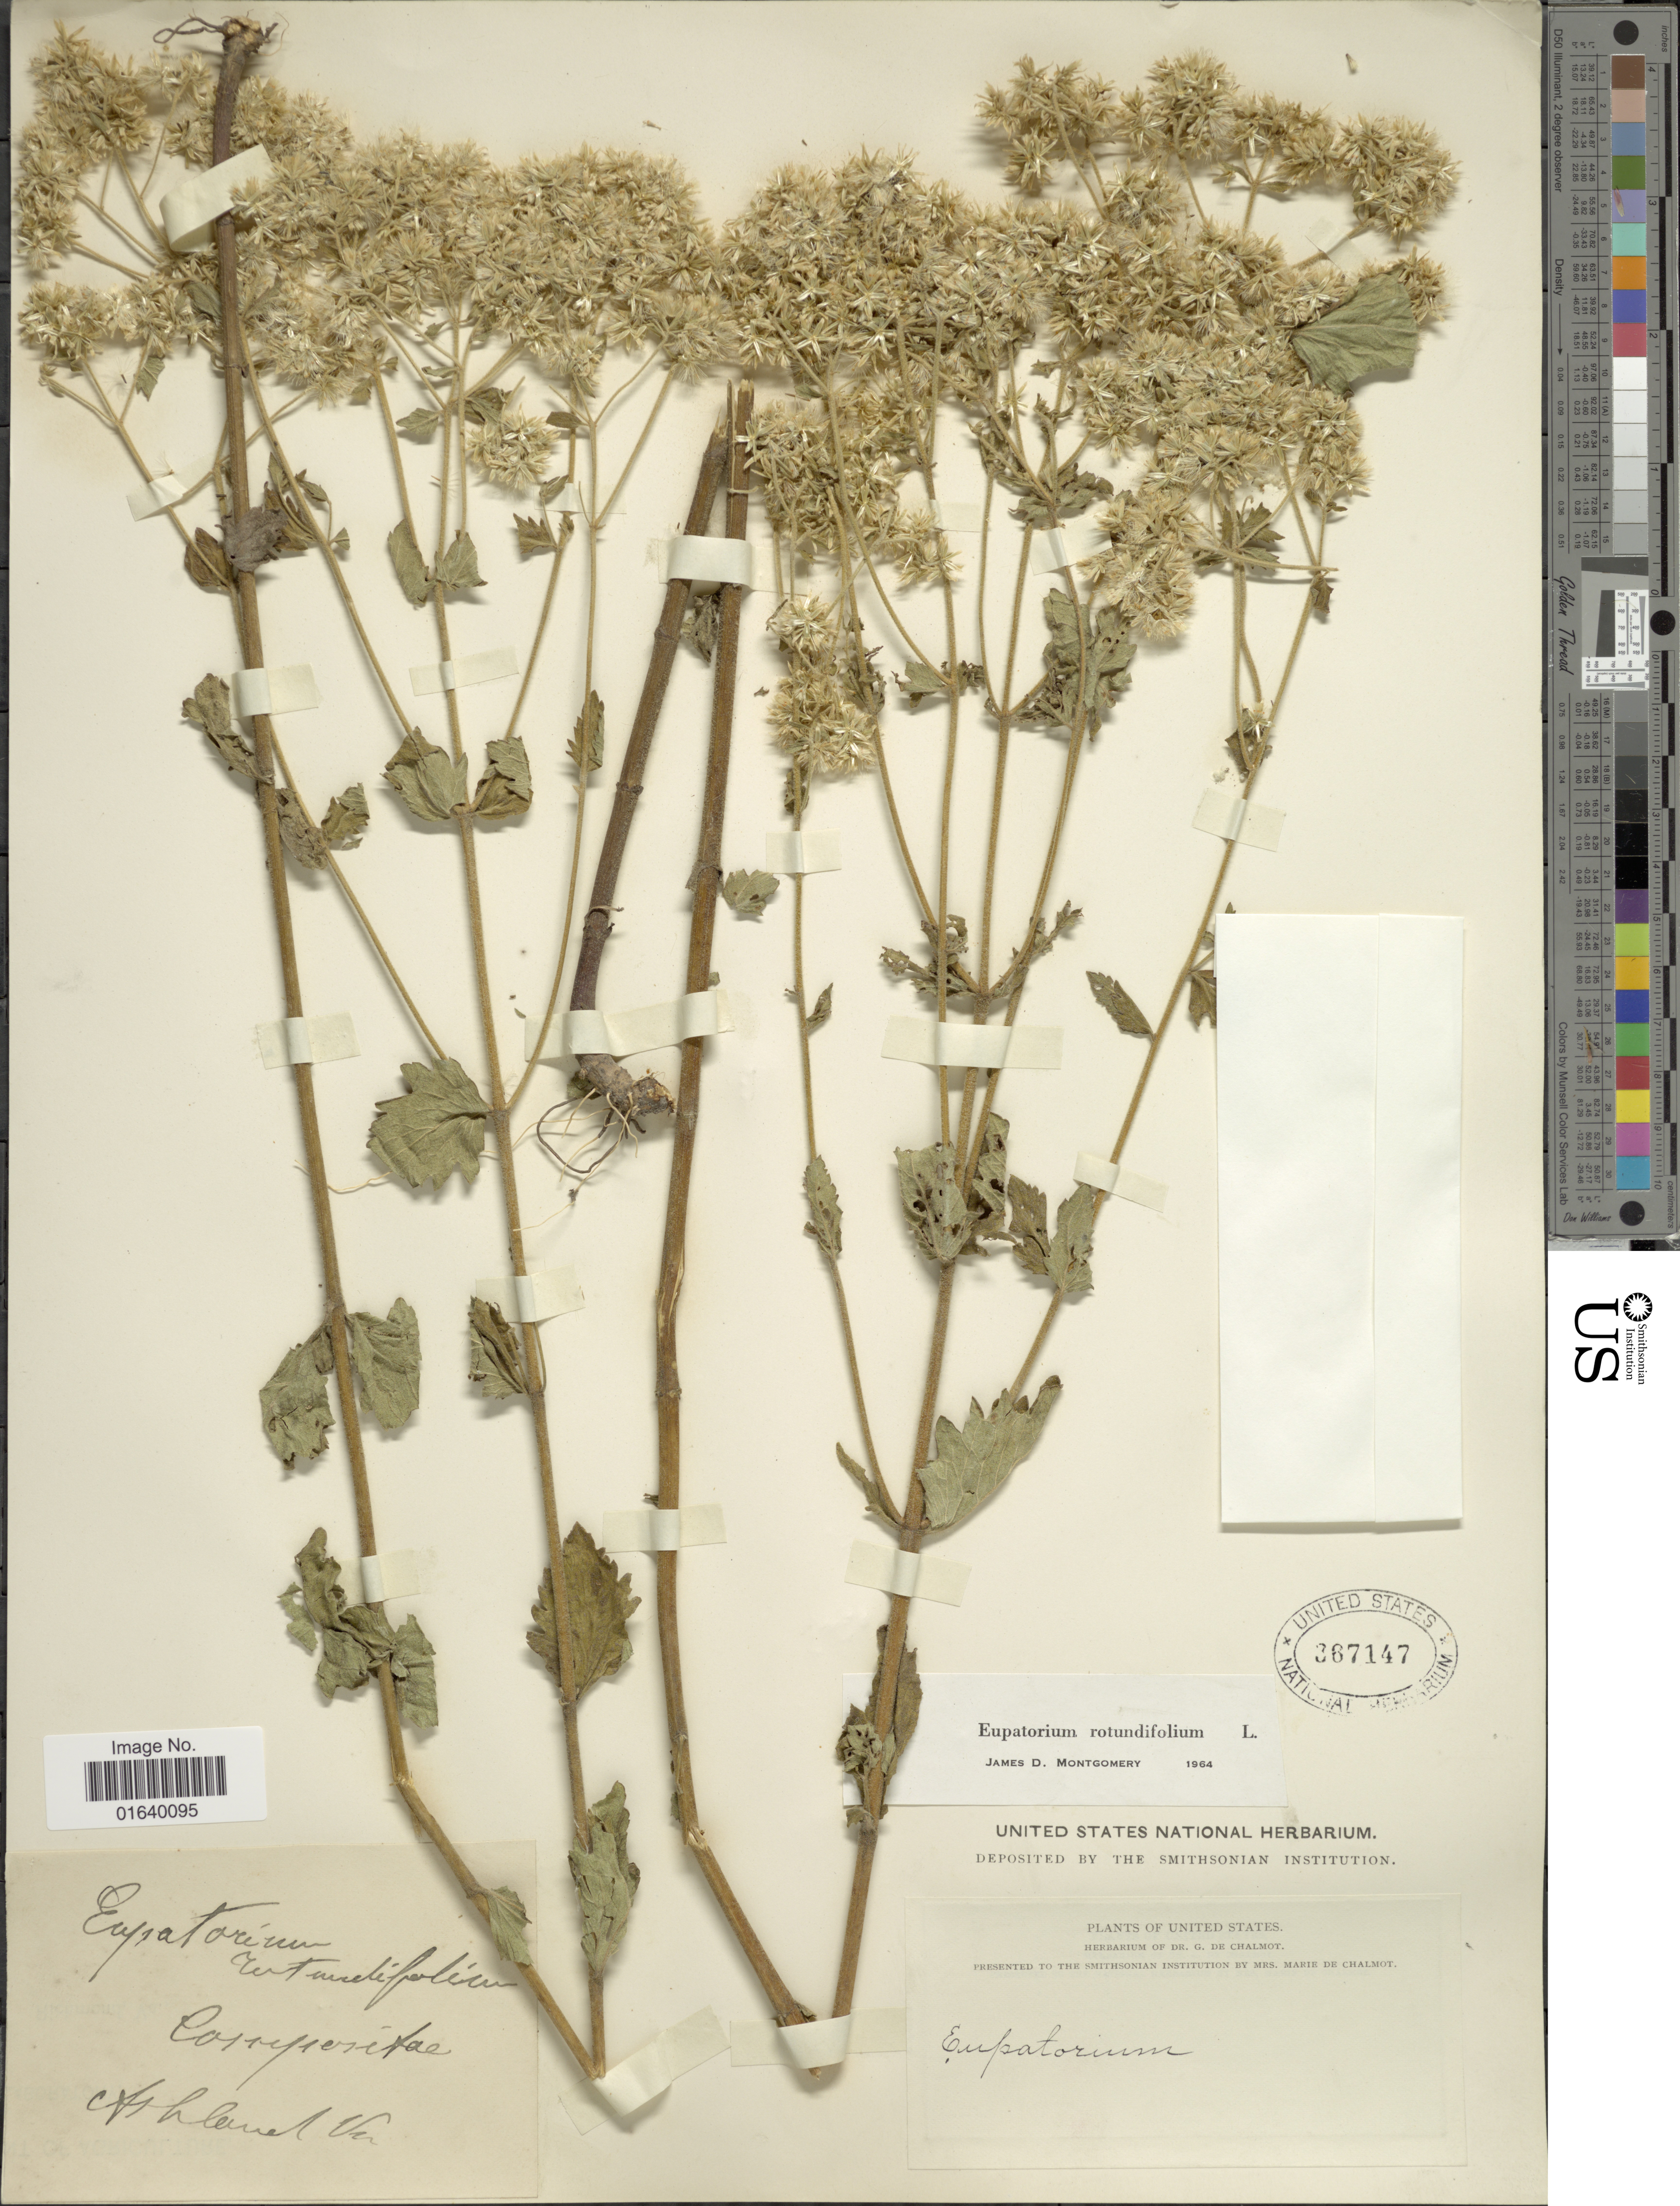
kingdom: Plantae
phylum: Tracheophyta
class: Magnoliopsida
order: Asterales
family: Asteraceae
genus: Eupatorium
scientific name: Eupatorium rotundifolium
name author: L.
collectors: ex herb. G. de Chalmot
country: United States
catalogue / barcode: US 367147